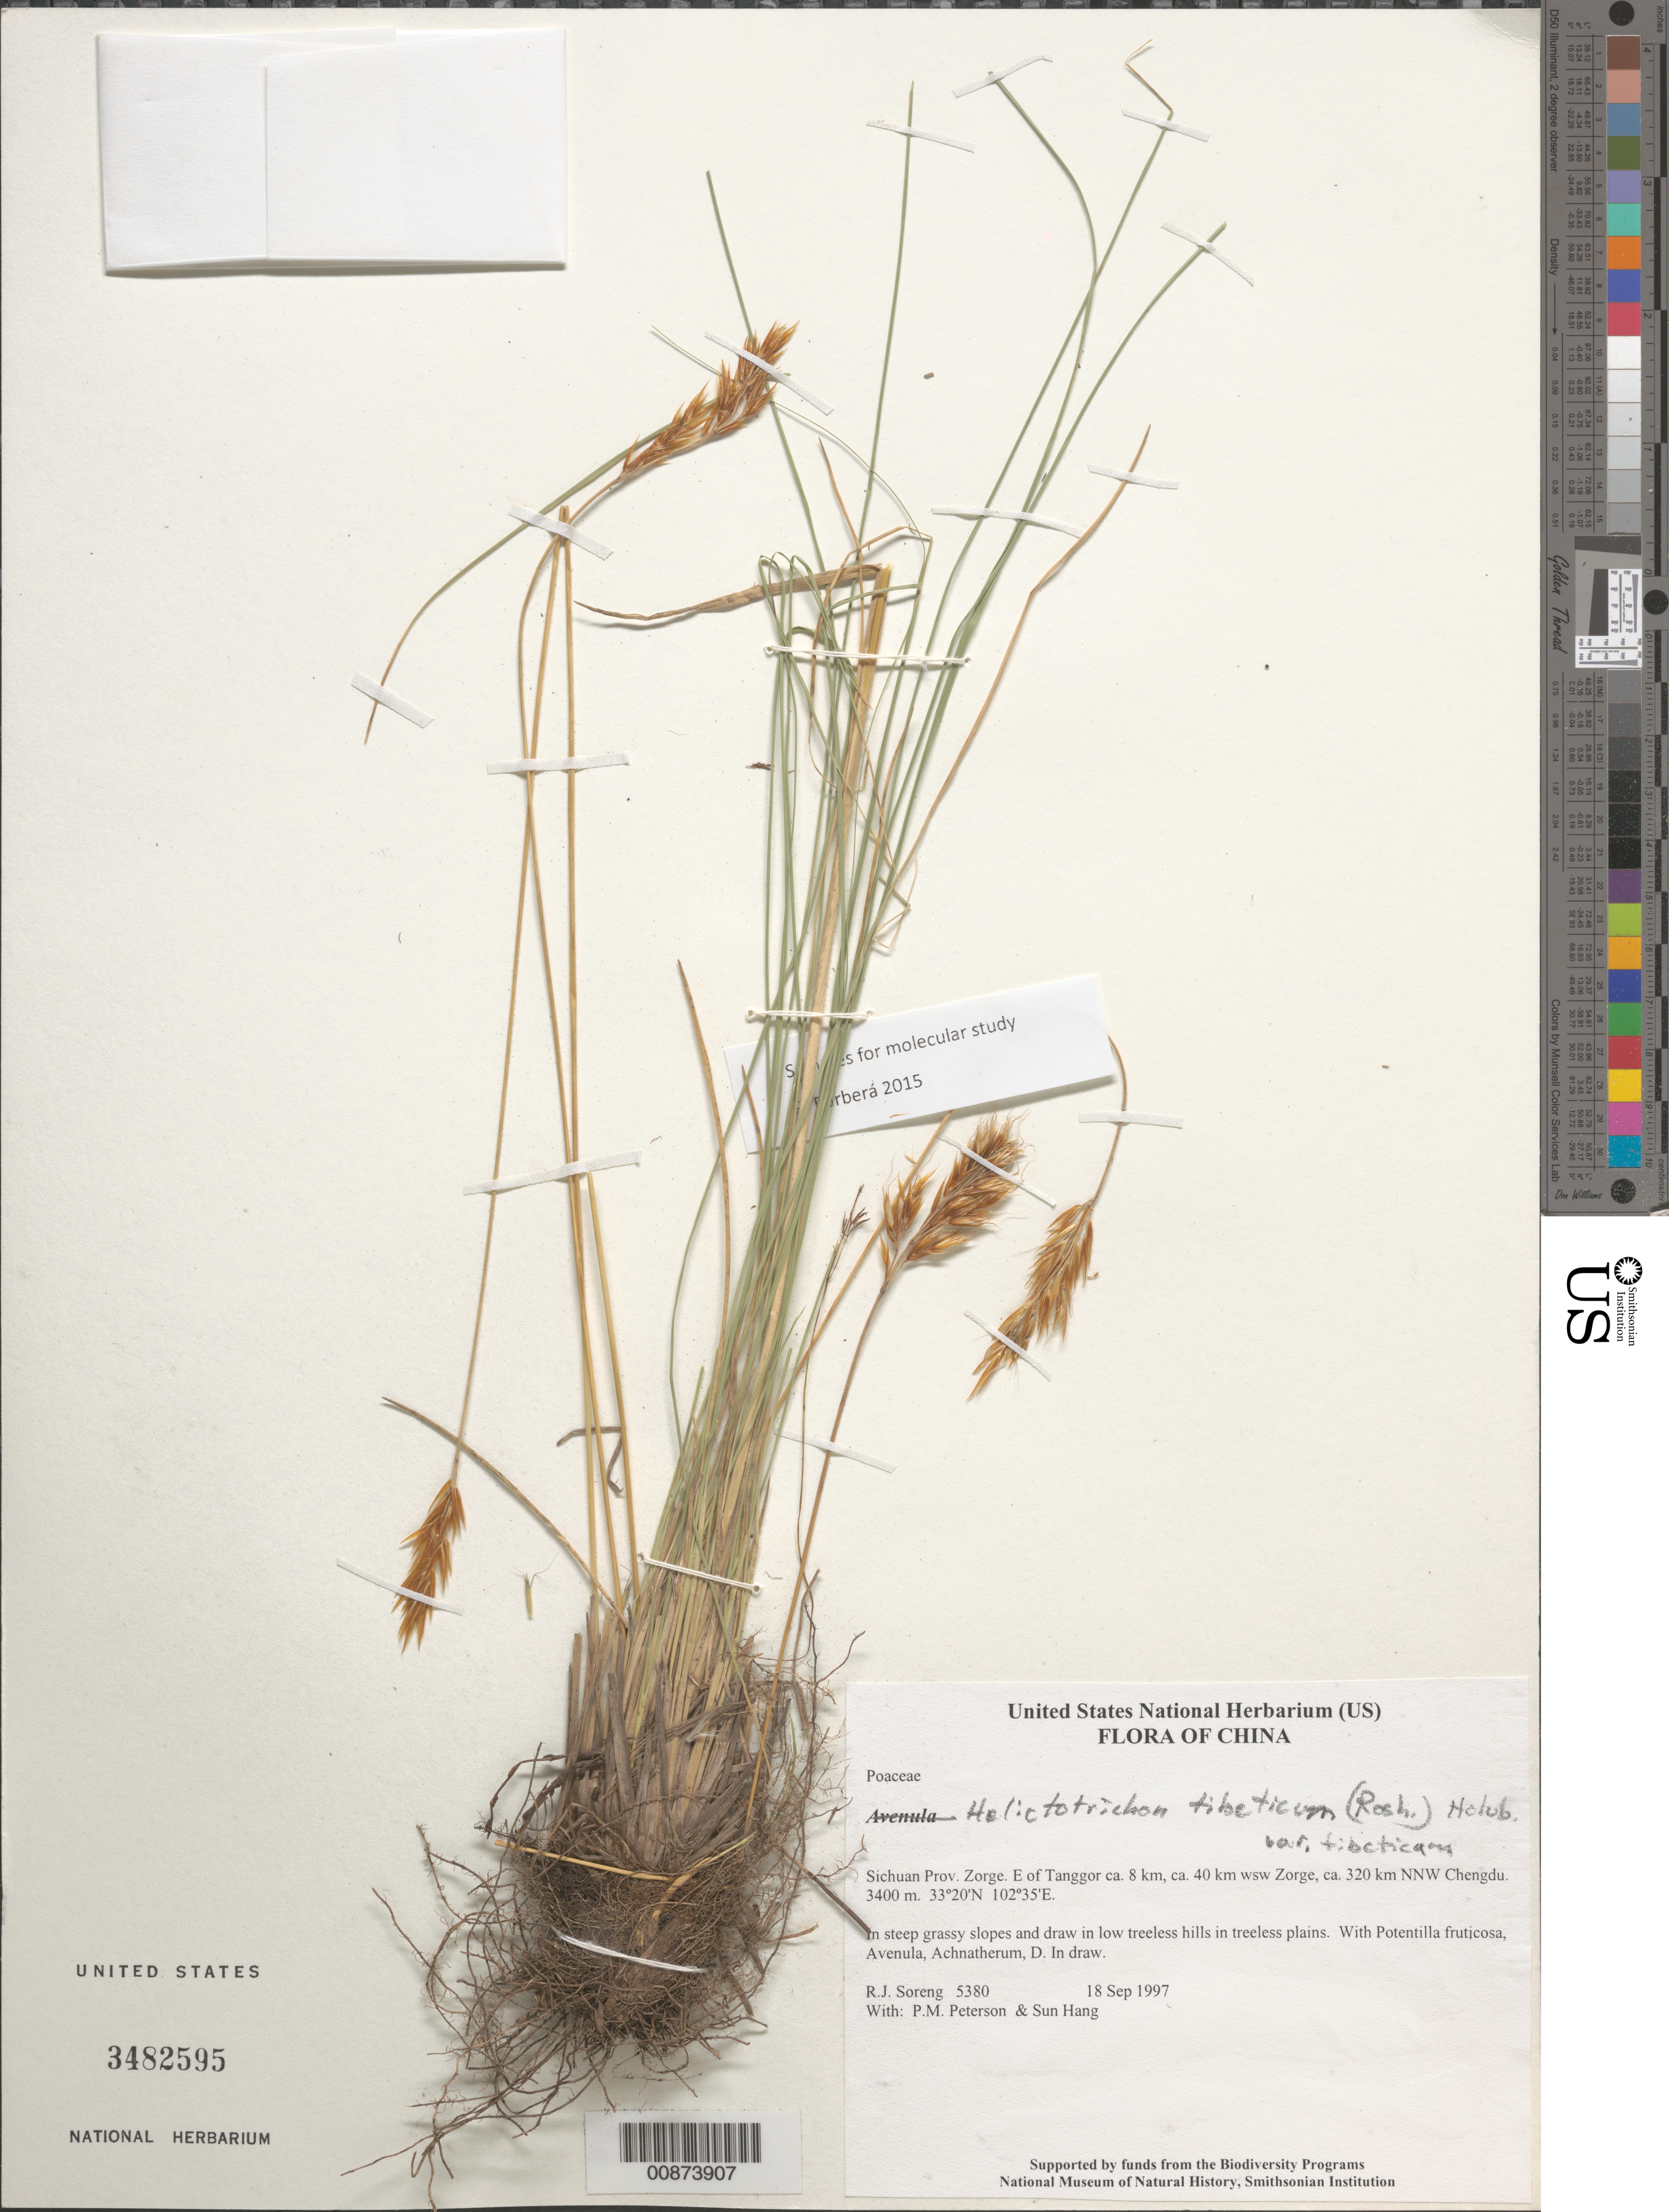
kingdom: Plantae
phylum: Tracheophyta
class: Liliopsida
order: Poales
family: Poaceae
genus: Helictotrichon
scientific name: Helictotrichon tibeticum var. tibeticum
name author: (Roshev.) Holub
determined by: Soreng, Robert J., Research Associate (BOT), Smithsonian Institution - National Museum of Natural History (UNITED STATES)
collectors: R. J. Soreng, P. M. Peterson & Sun Hang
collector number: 5380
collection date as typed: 18 Sep 1997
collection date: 1997-09-18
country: China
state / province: Sichuan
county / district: Zorge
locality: E of Tanggor ca. 8 km, ca. 40 km wsw Zorge, ca. 320 km NNW Chengdu.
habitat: In steep grassy slopes and draw in low treeless hills in treeless plains. With Potentilla fruticosa, Avenula, Achnatherum, D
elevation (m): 3400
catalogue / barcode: US 3482595